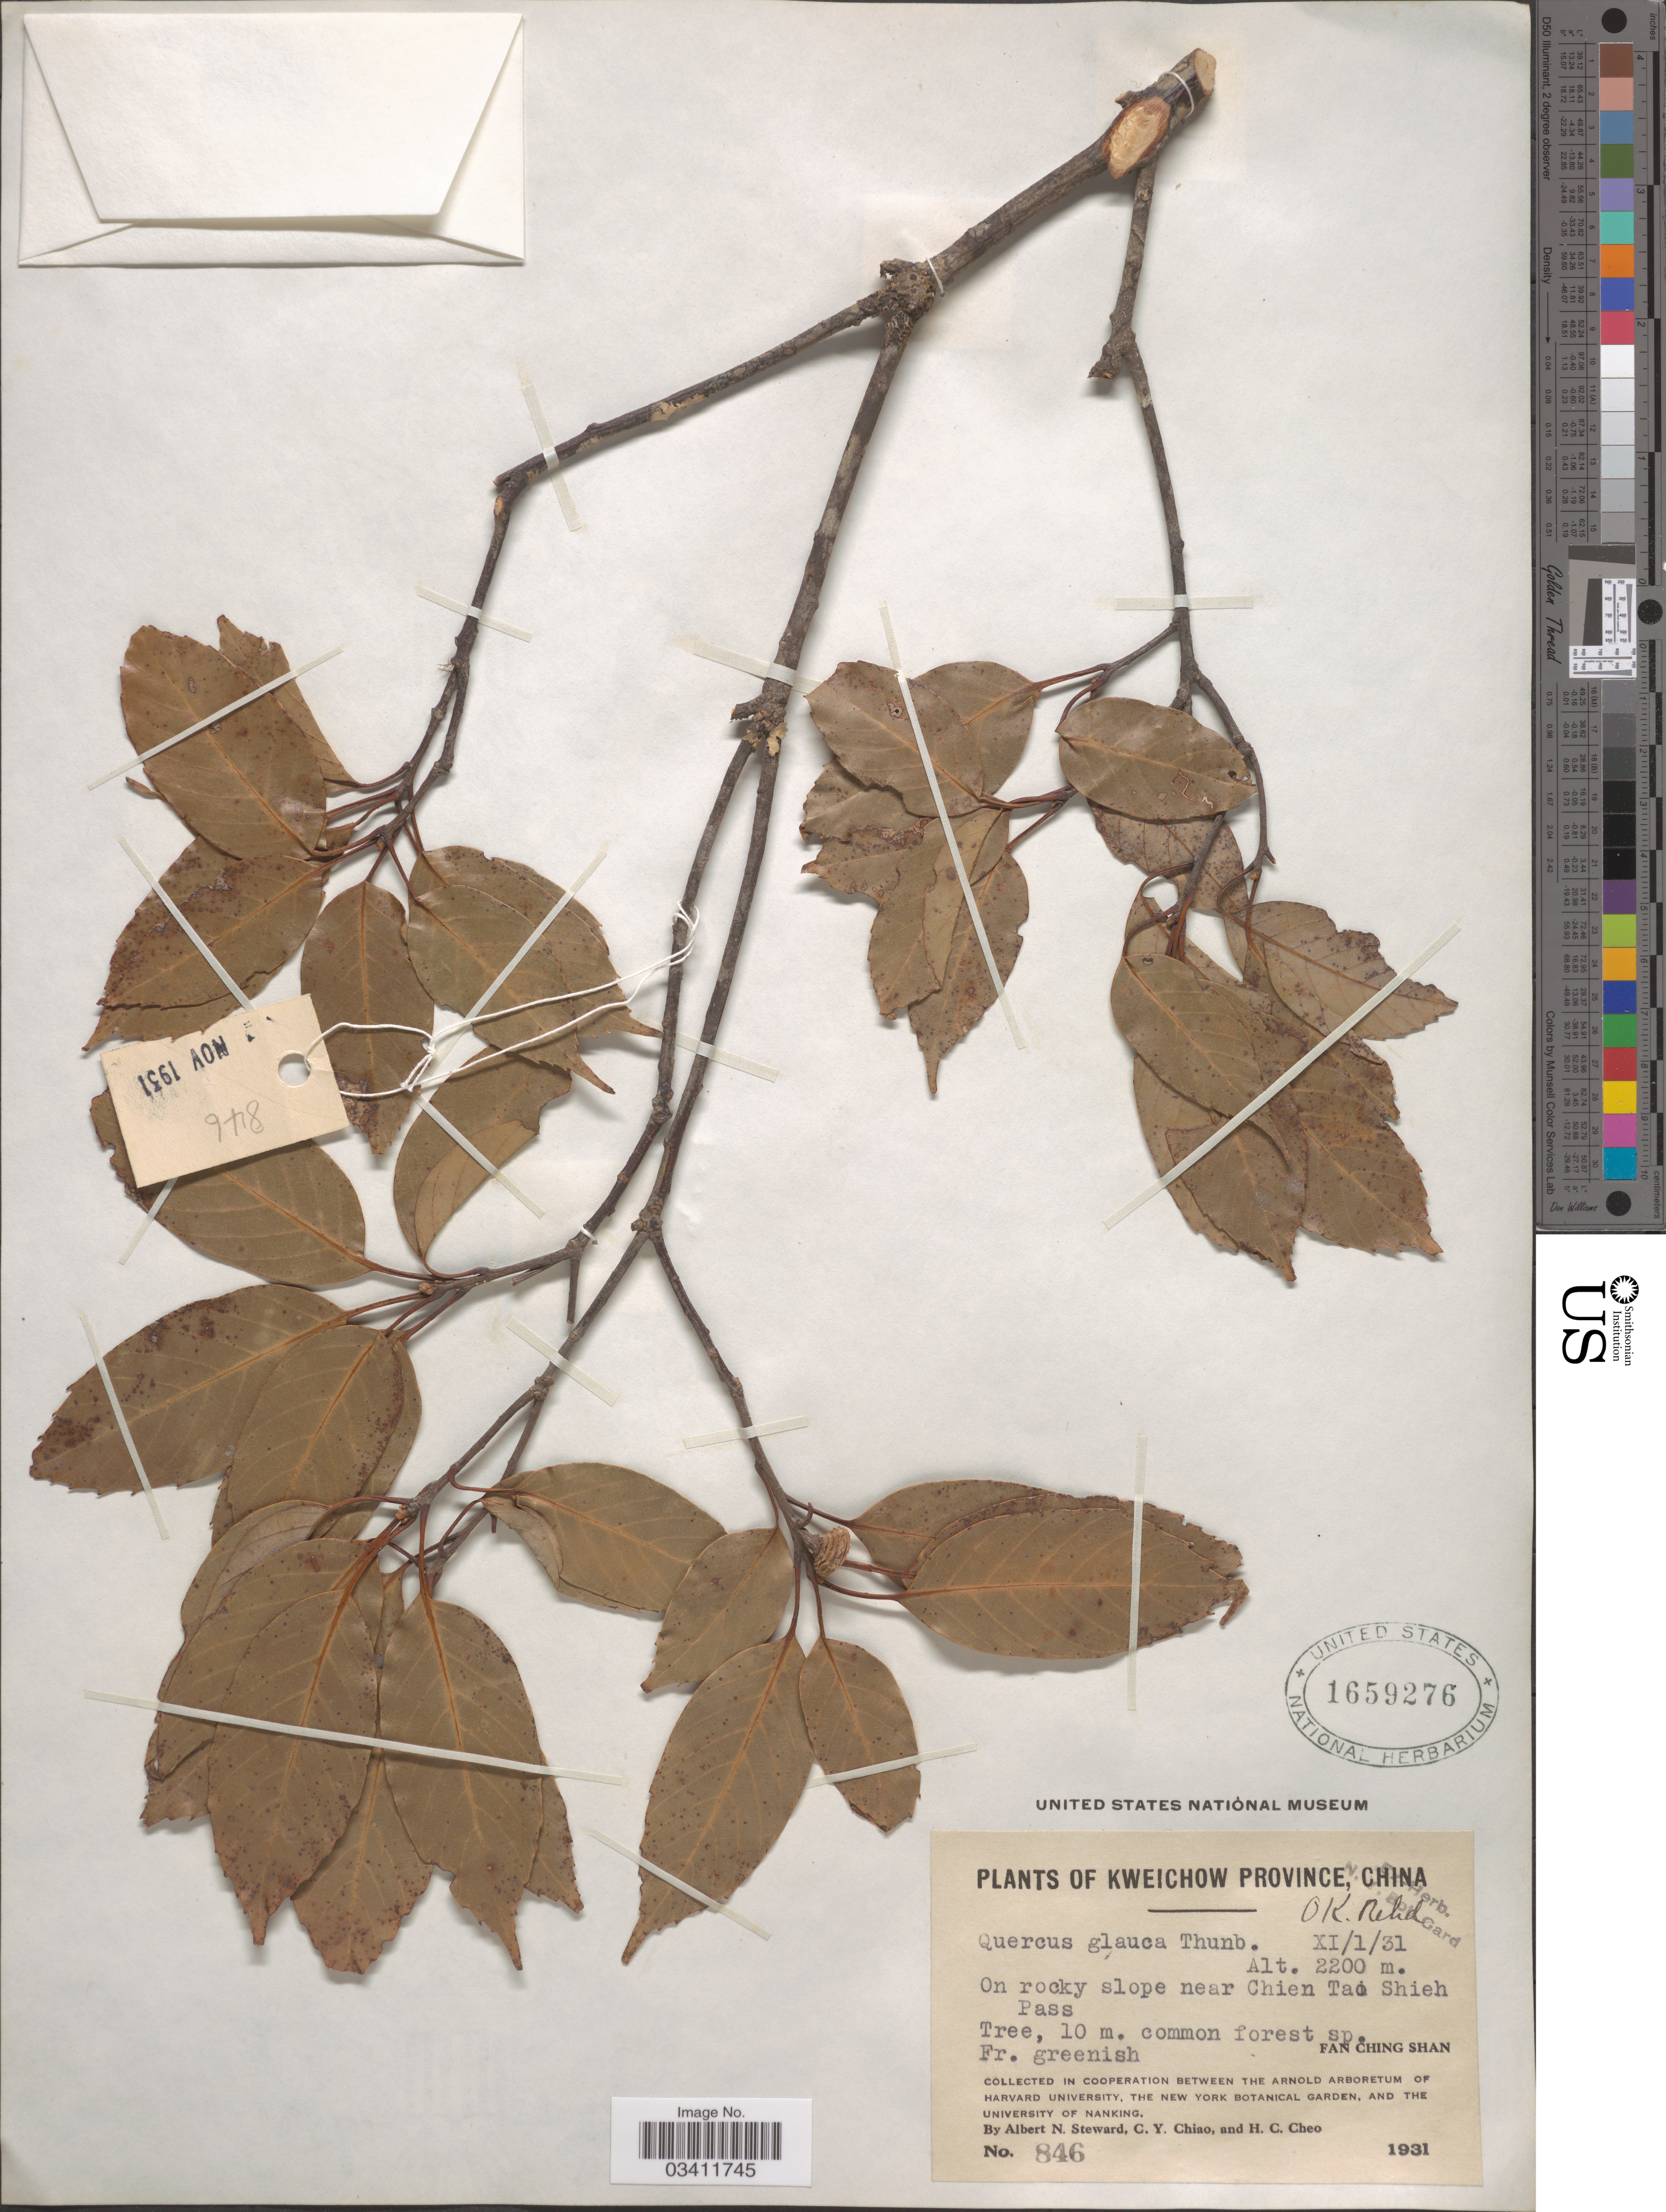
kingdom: Plantae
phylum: Tracheophyta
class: Magnoliopsida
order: Fagales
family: Fagaceae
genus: Quercus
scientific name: Quercus glauca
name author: Thunb.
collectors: A. N. Steward, C. Y. Chiao & H. Cheo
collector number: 846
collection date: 1931-11-01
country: China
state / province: Guizhou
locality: Kweichow Province. On rocky slope near Chien Tao [interpreted] Shieh Pass. Fan Ching Shan.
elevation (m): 2200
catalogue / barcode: US 1659276